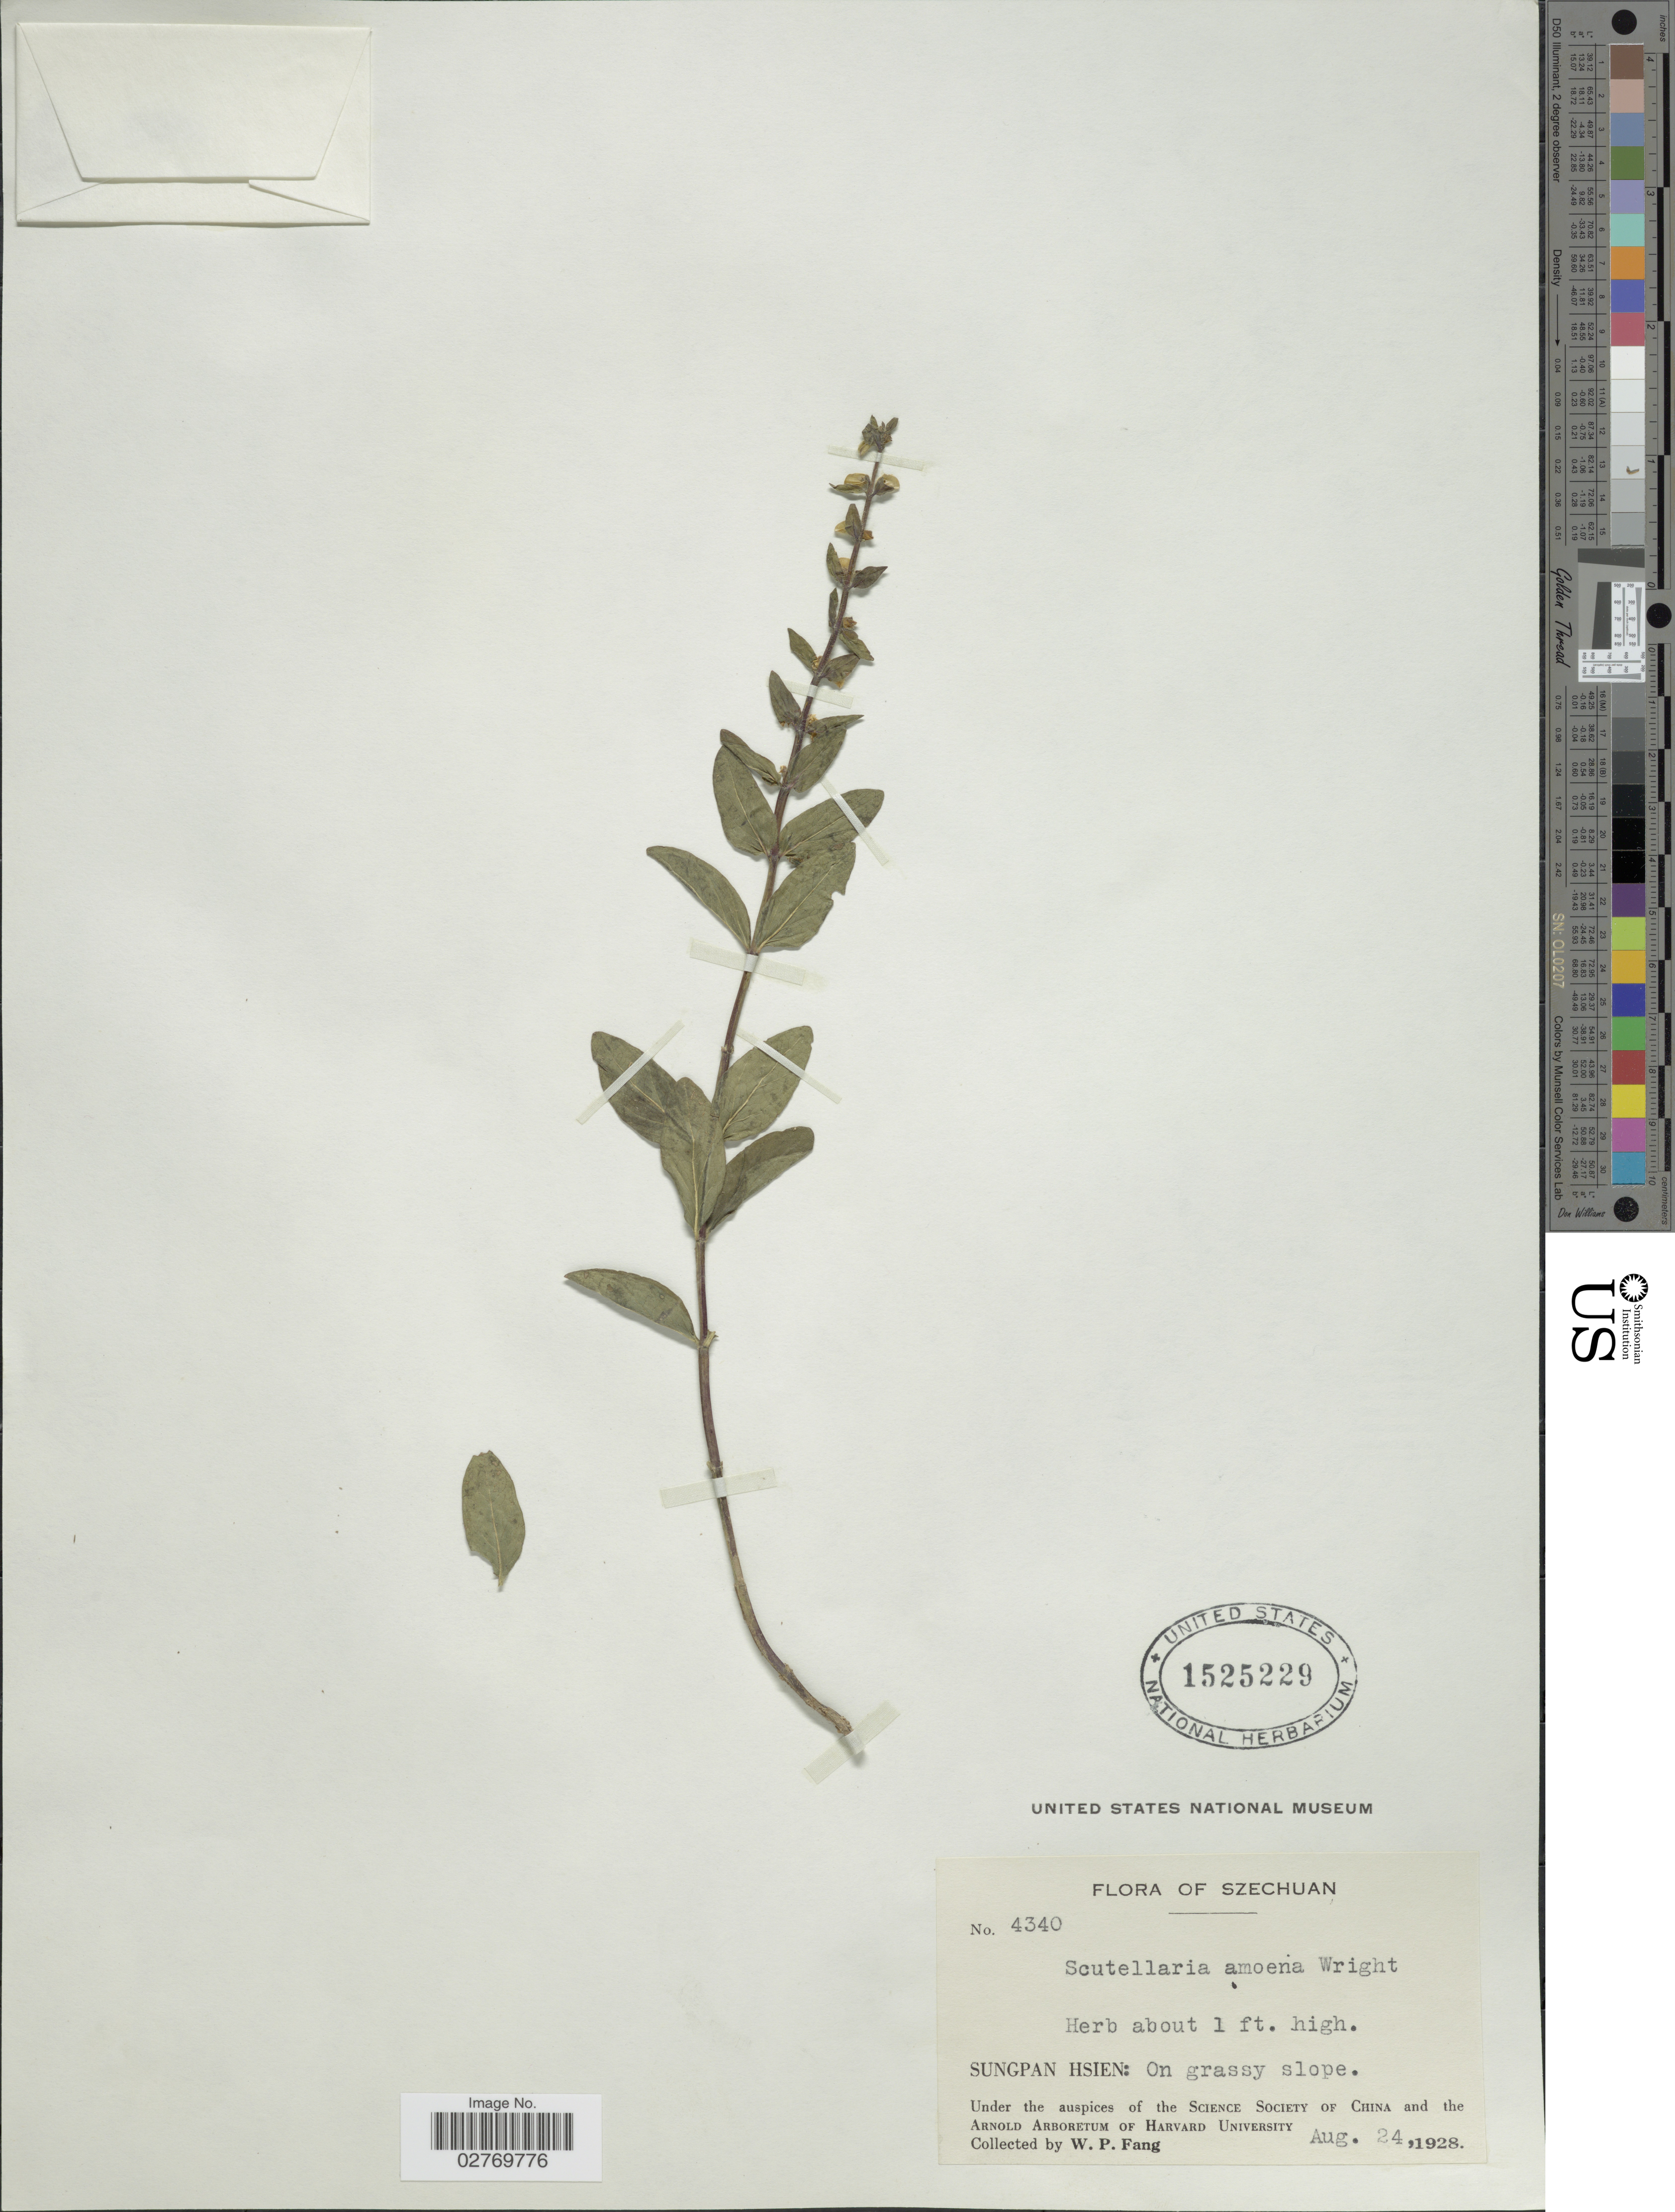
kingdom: Plantae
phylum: Tracheophyta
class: Magnoliopsida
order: Lamiales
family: Lamiaceae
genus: Scutellaria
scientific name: Scutellaria amoena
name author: C.H. Wright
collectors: W. P. Fang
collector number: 4340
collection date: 1928-08-24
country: China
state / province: Sichuan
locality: Szechuan. Sungpan Hsien: On grassy slope.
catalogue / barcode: US 1525229